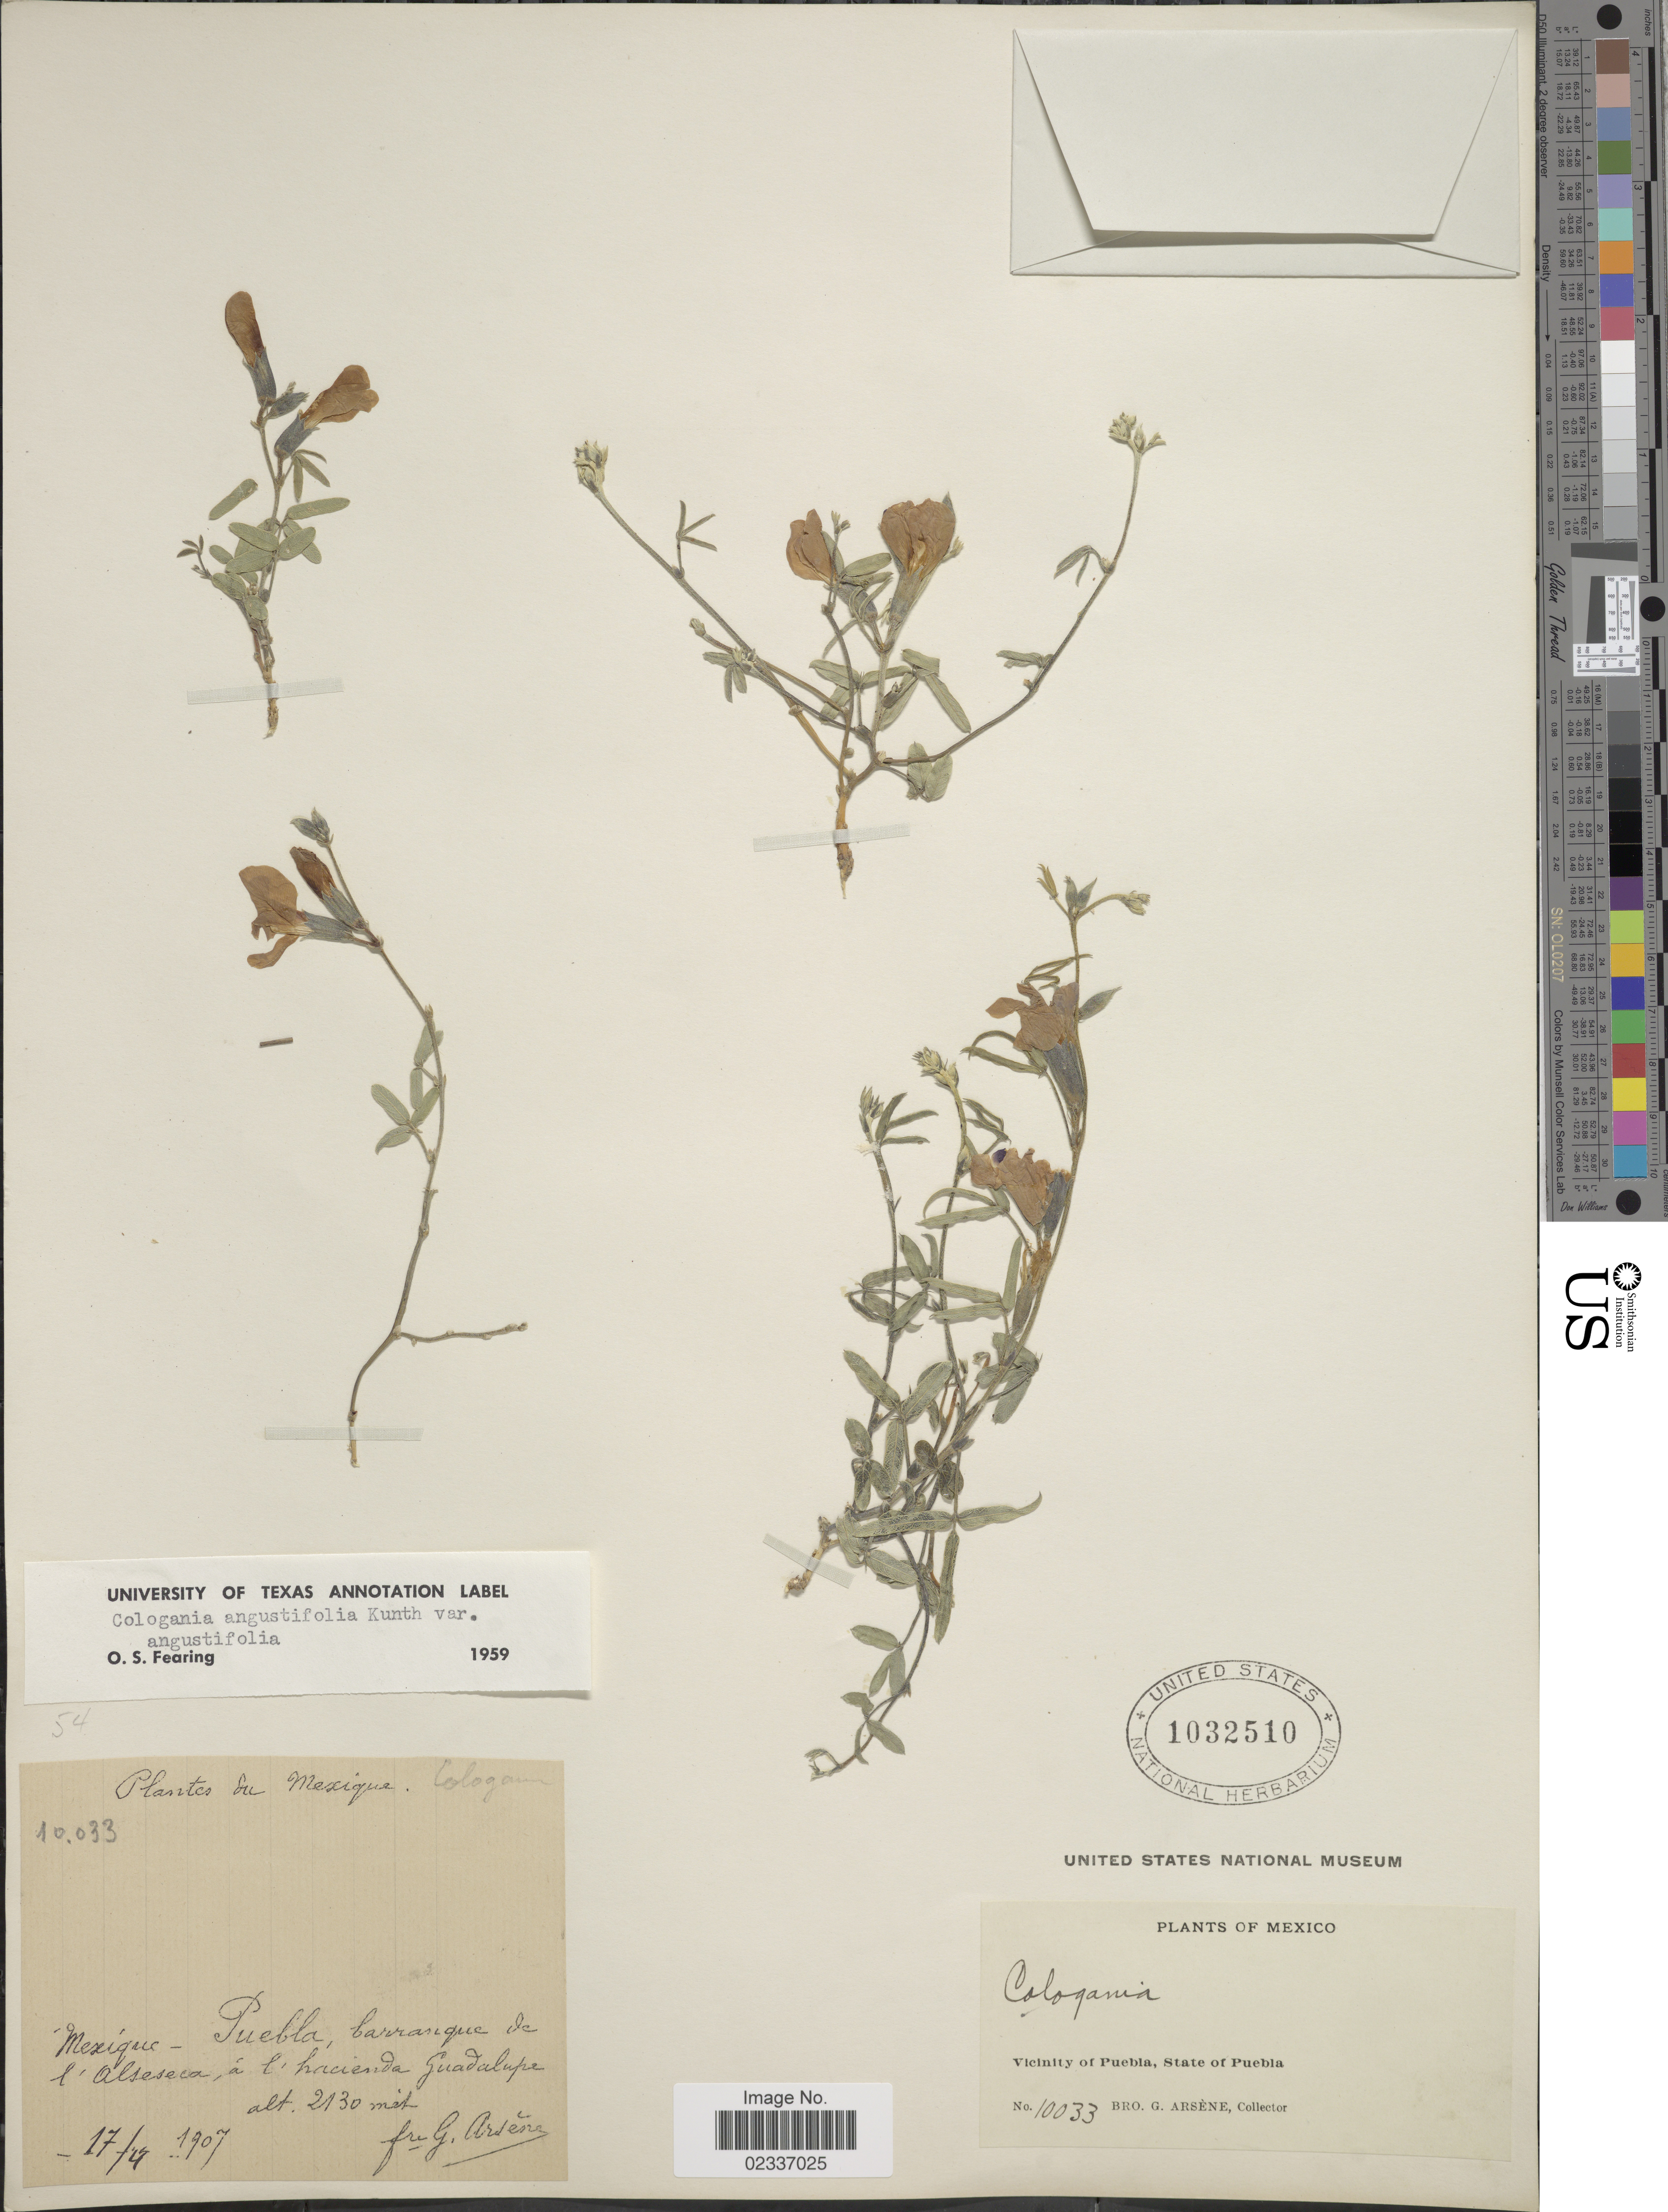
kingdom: Plantae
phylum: Tracheophyta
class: Magnoliopsida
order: Fabales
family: Fabaceae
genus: Cologania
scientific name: Cologania angustifolia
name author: Kunth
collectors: Bro. G. Arsène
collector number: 10033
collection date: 1907-04-17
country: Mexico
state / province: Puebla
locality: Puebla, barranque de l'Alseseca a l'hacienda Guadalupe. State of Puebla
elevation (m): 2130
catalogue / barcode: US 1032510